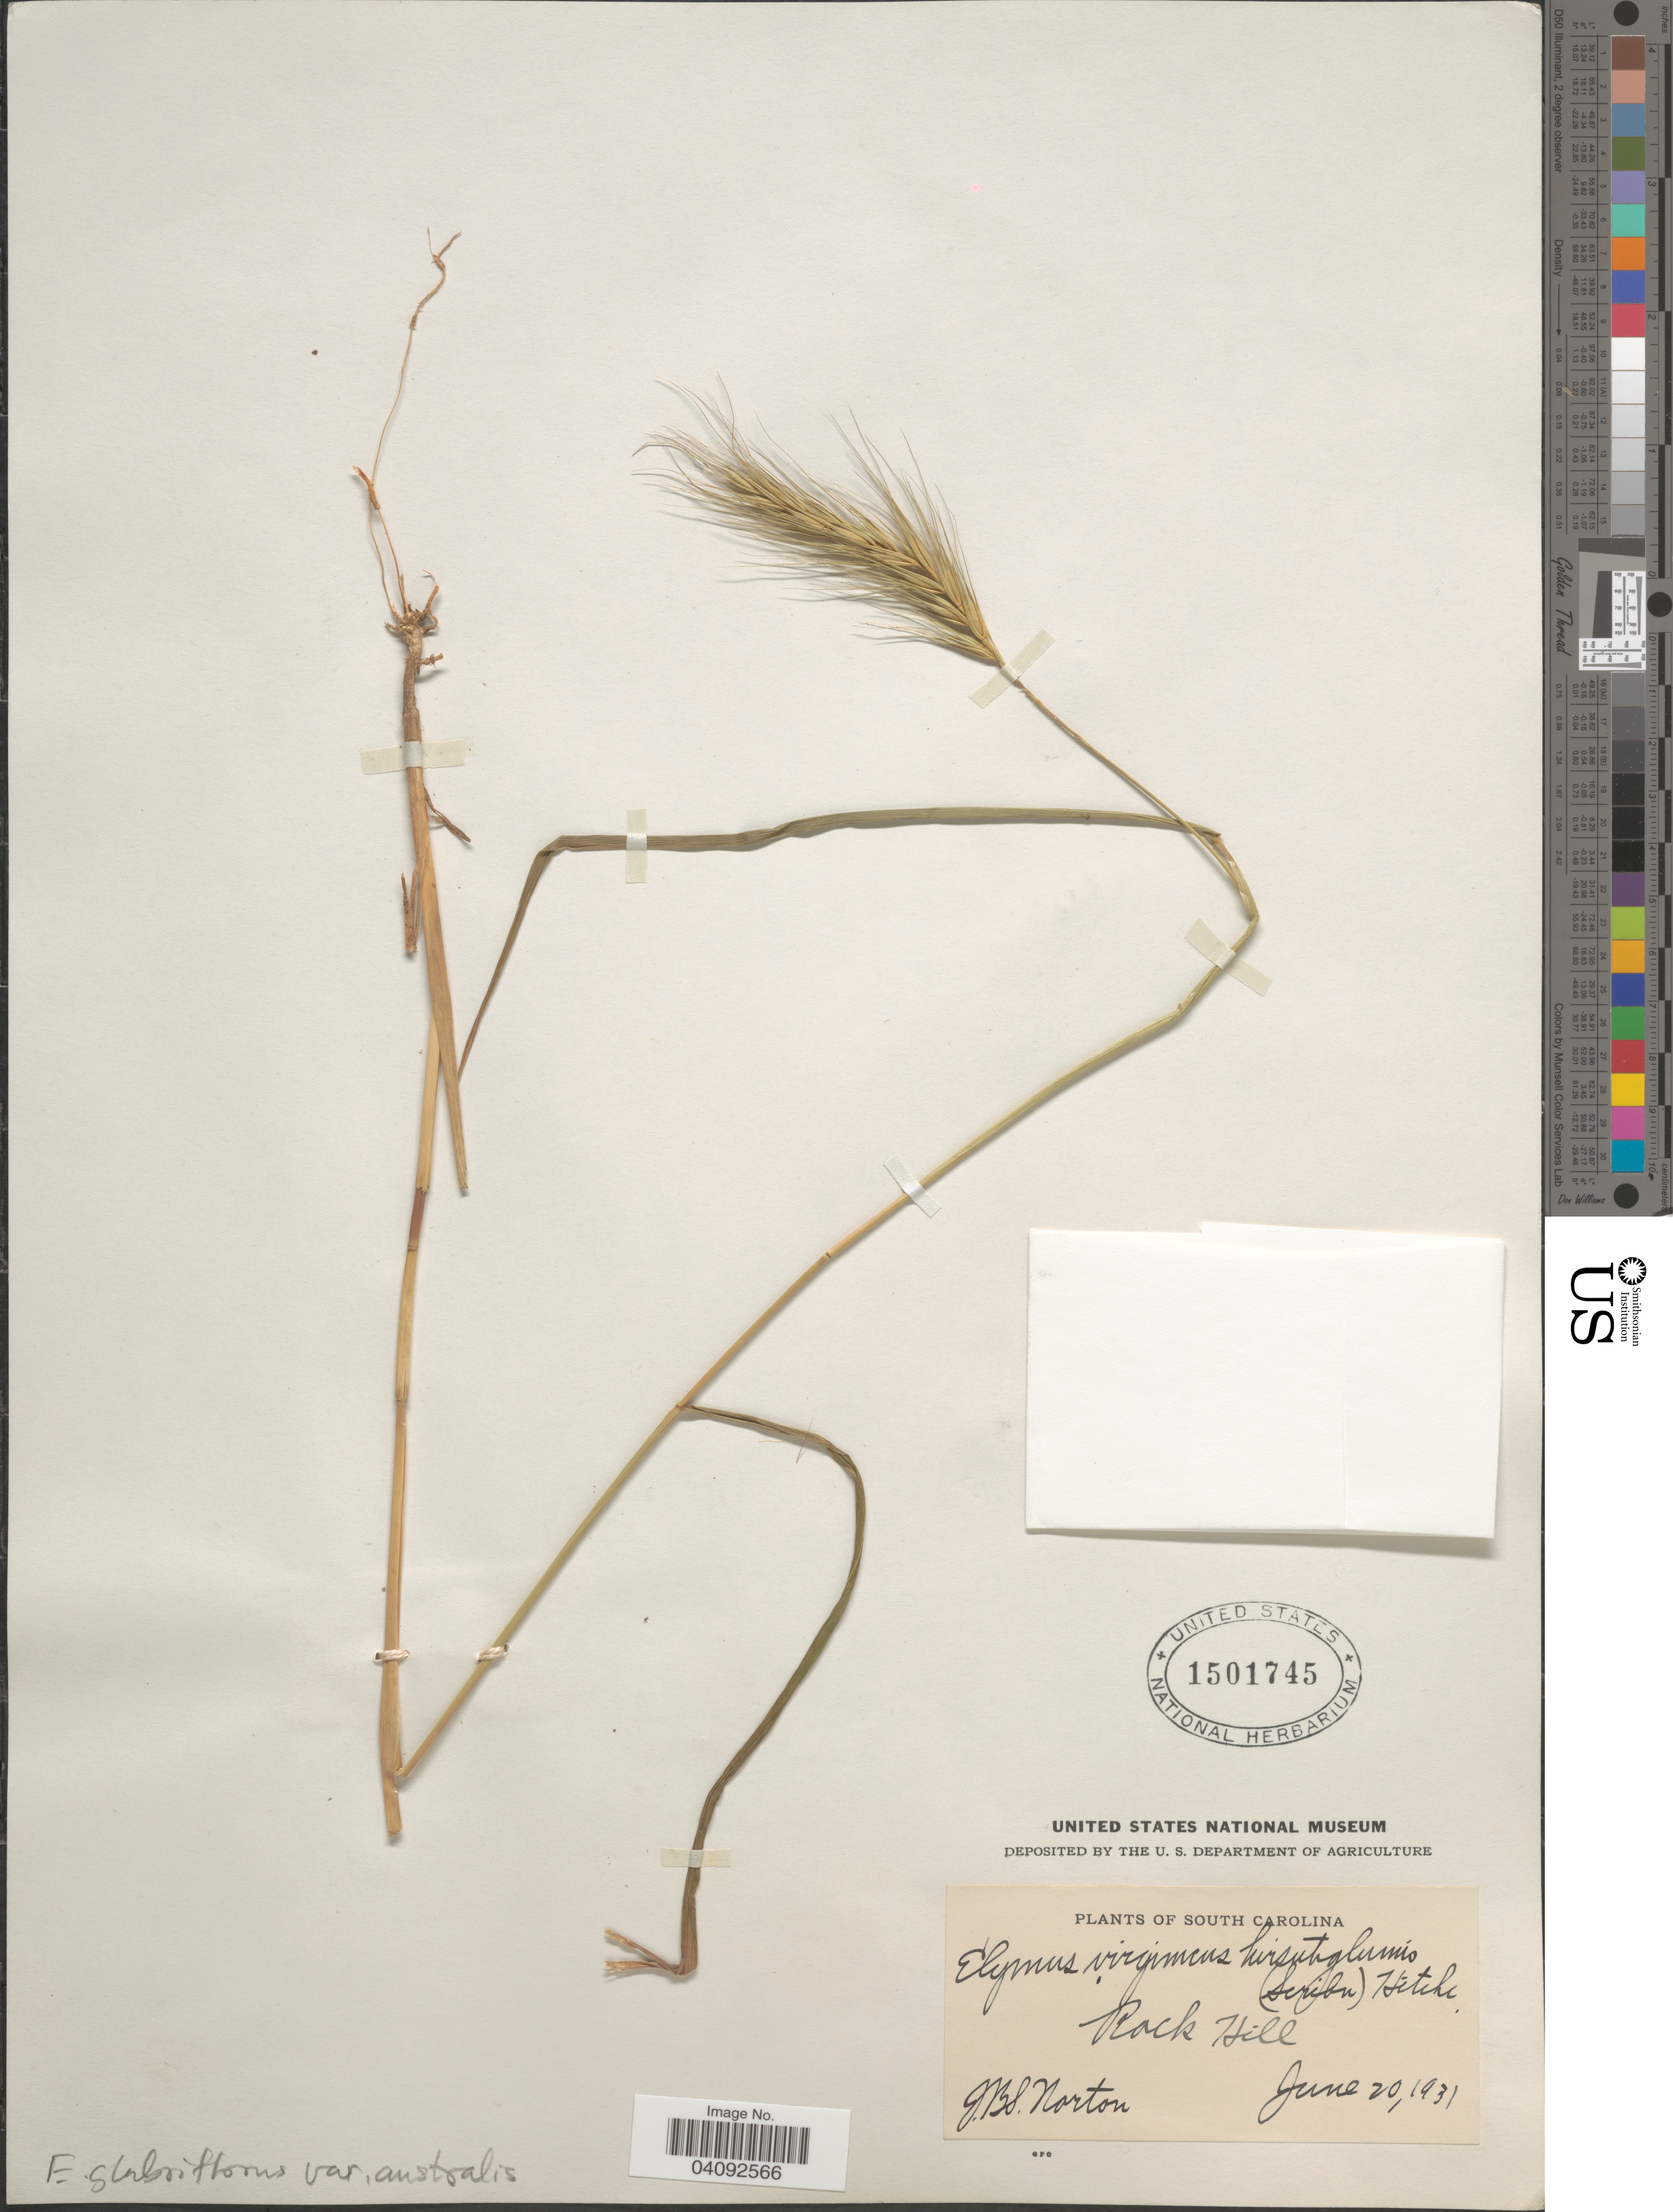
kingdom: Plantae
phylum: Tracheophyta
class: Liliopsida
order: Poales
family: Poaceae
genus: Elymus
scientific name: Elymus glabriflorus var. australis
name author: (Scribn. & C.R. Ball) J.J.N. Campb.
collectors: J. B. S. Norton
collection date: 1931-06-20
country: United States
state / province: South Carolina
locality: Rock Hill.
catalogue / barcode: US 1501745